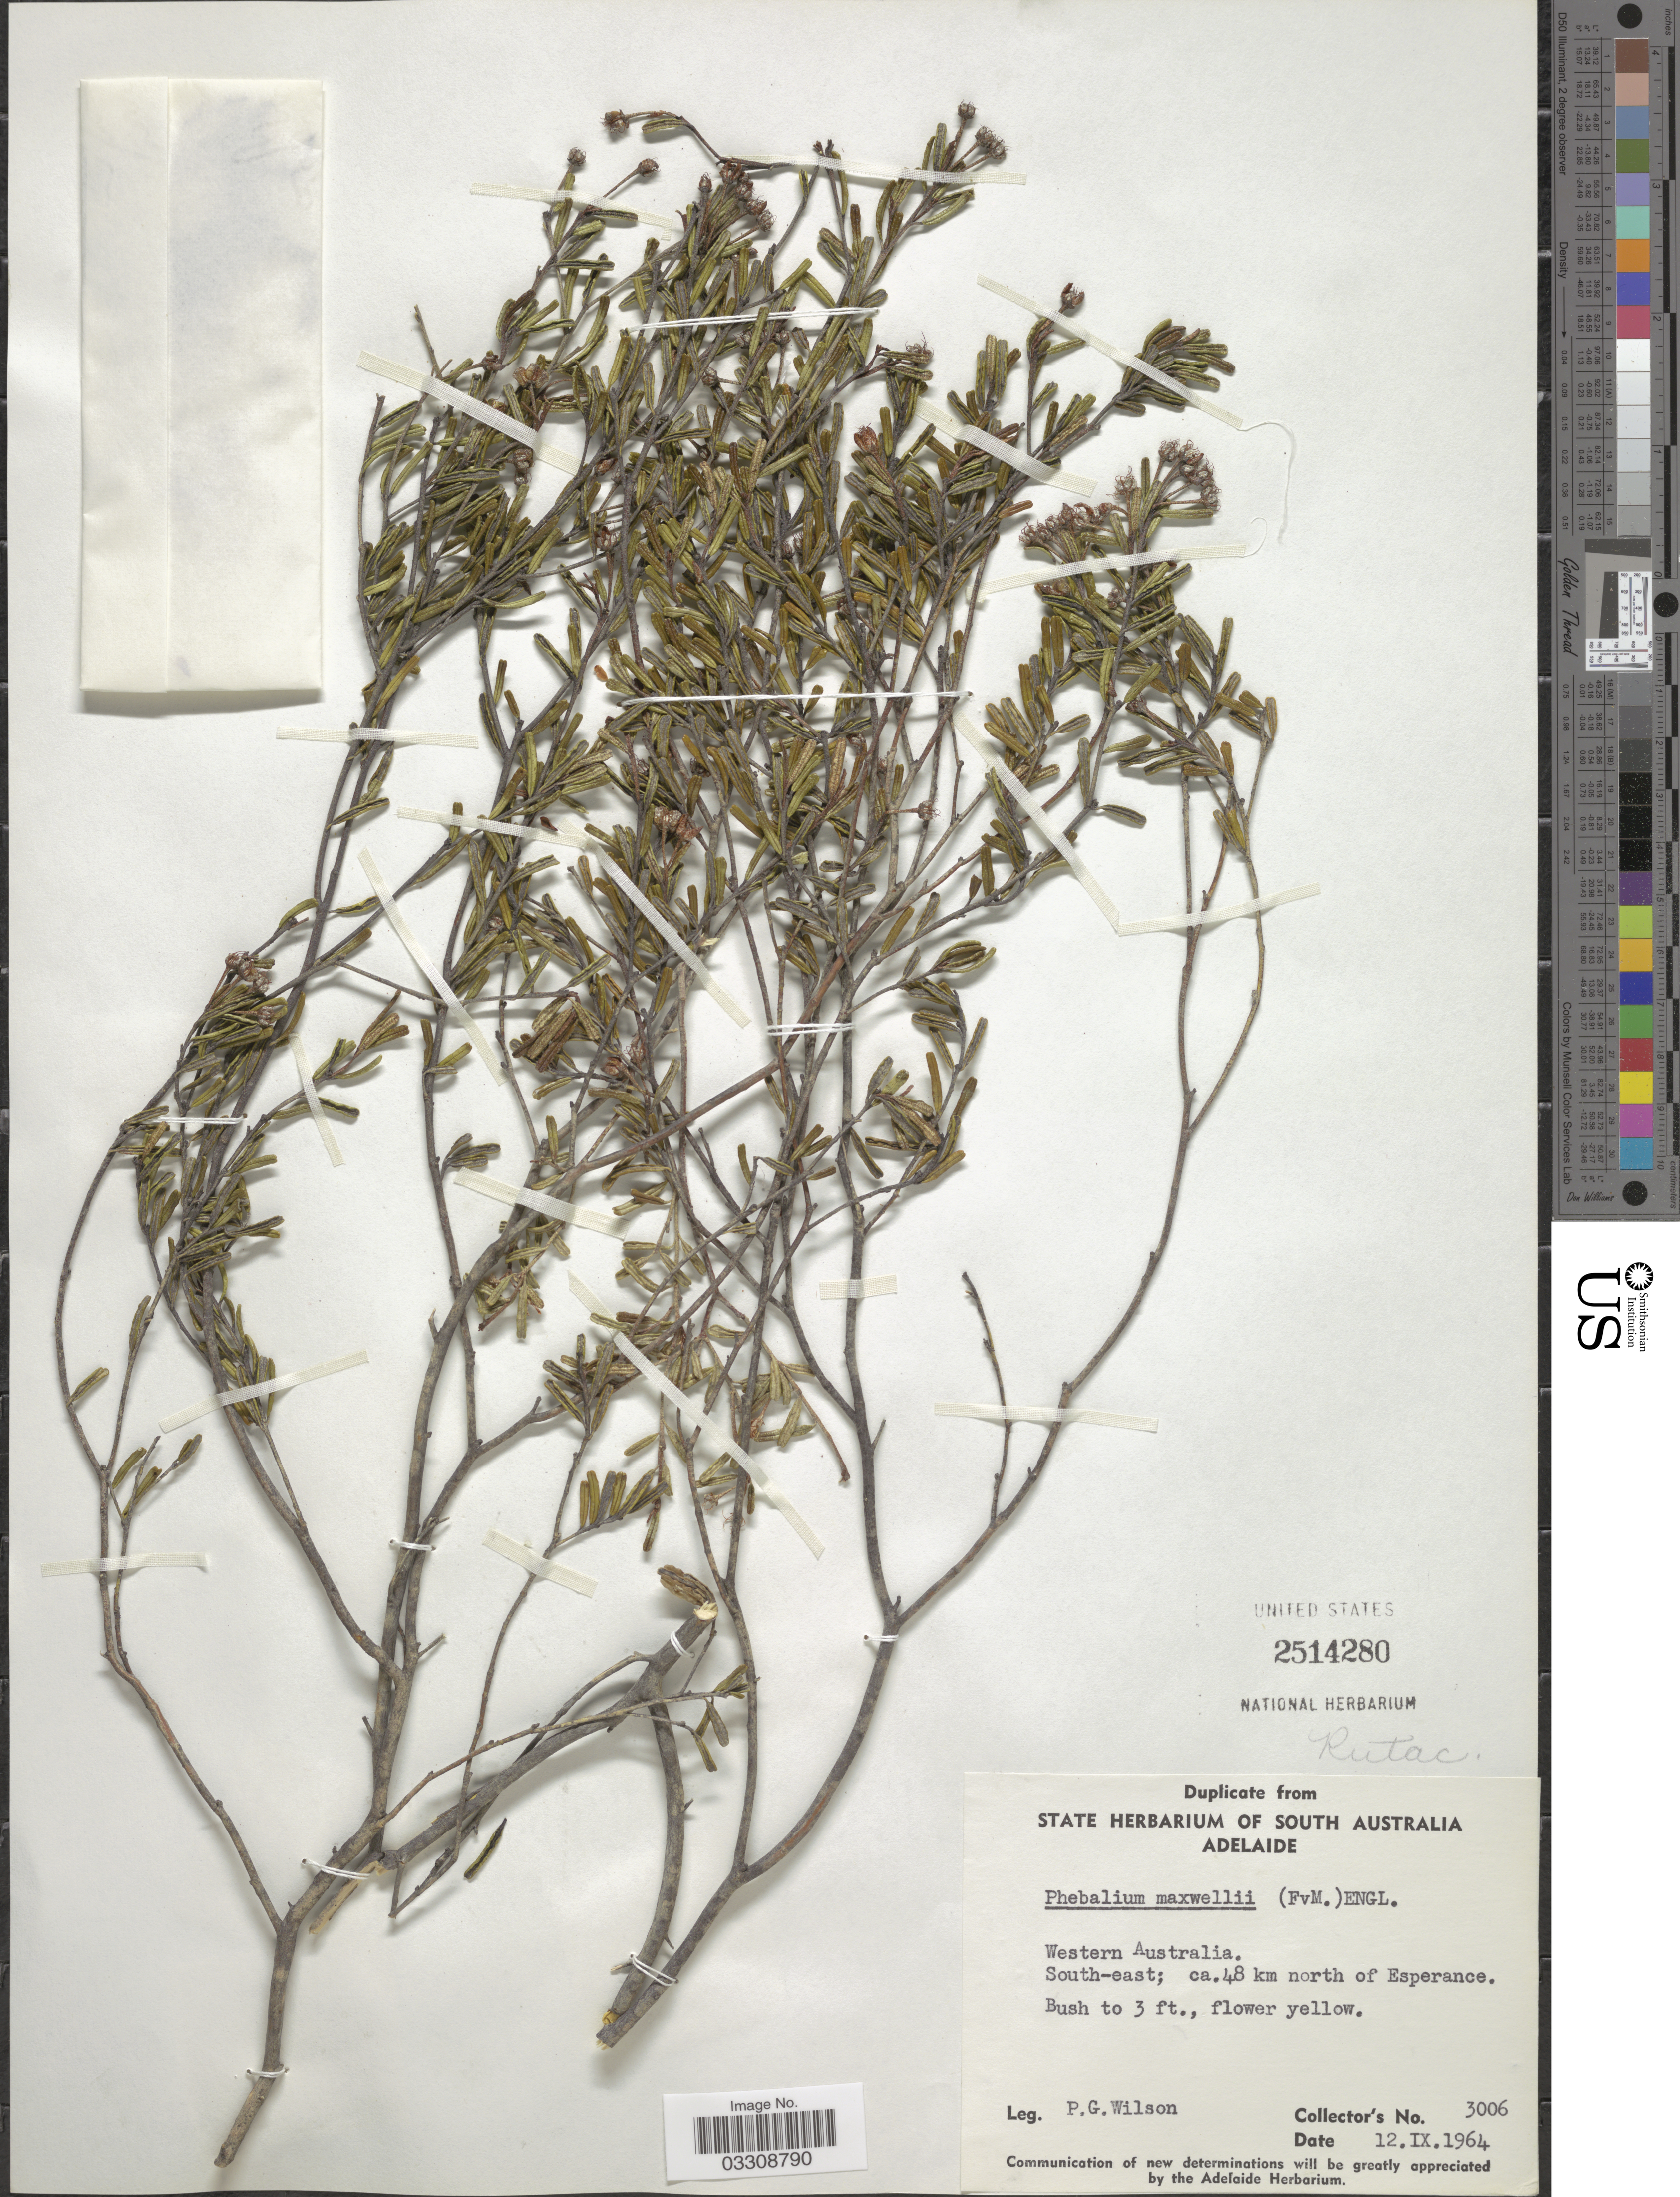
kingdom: Plantae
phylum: Tracheophyta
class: Magnoliopsida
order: Sapindales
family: Rutaceae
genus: Phebalium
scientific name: Phebalium maxwellii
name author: (F. Muell.) Engl.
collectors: P. G. Wilson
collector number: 3006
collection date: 1964-09-12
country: Australia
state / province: Western Australia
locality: South-east; ca.48 km north of Esperance.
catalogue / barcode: US 2514280